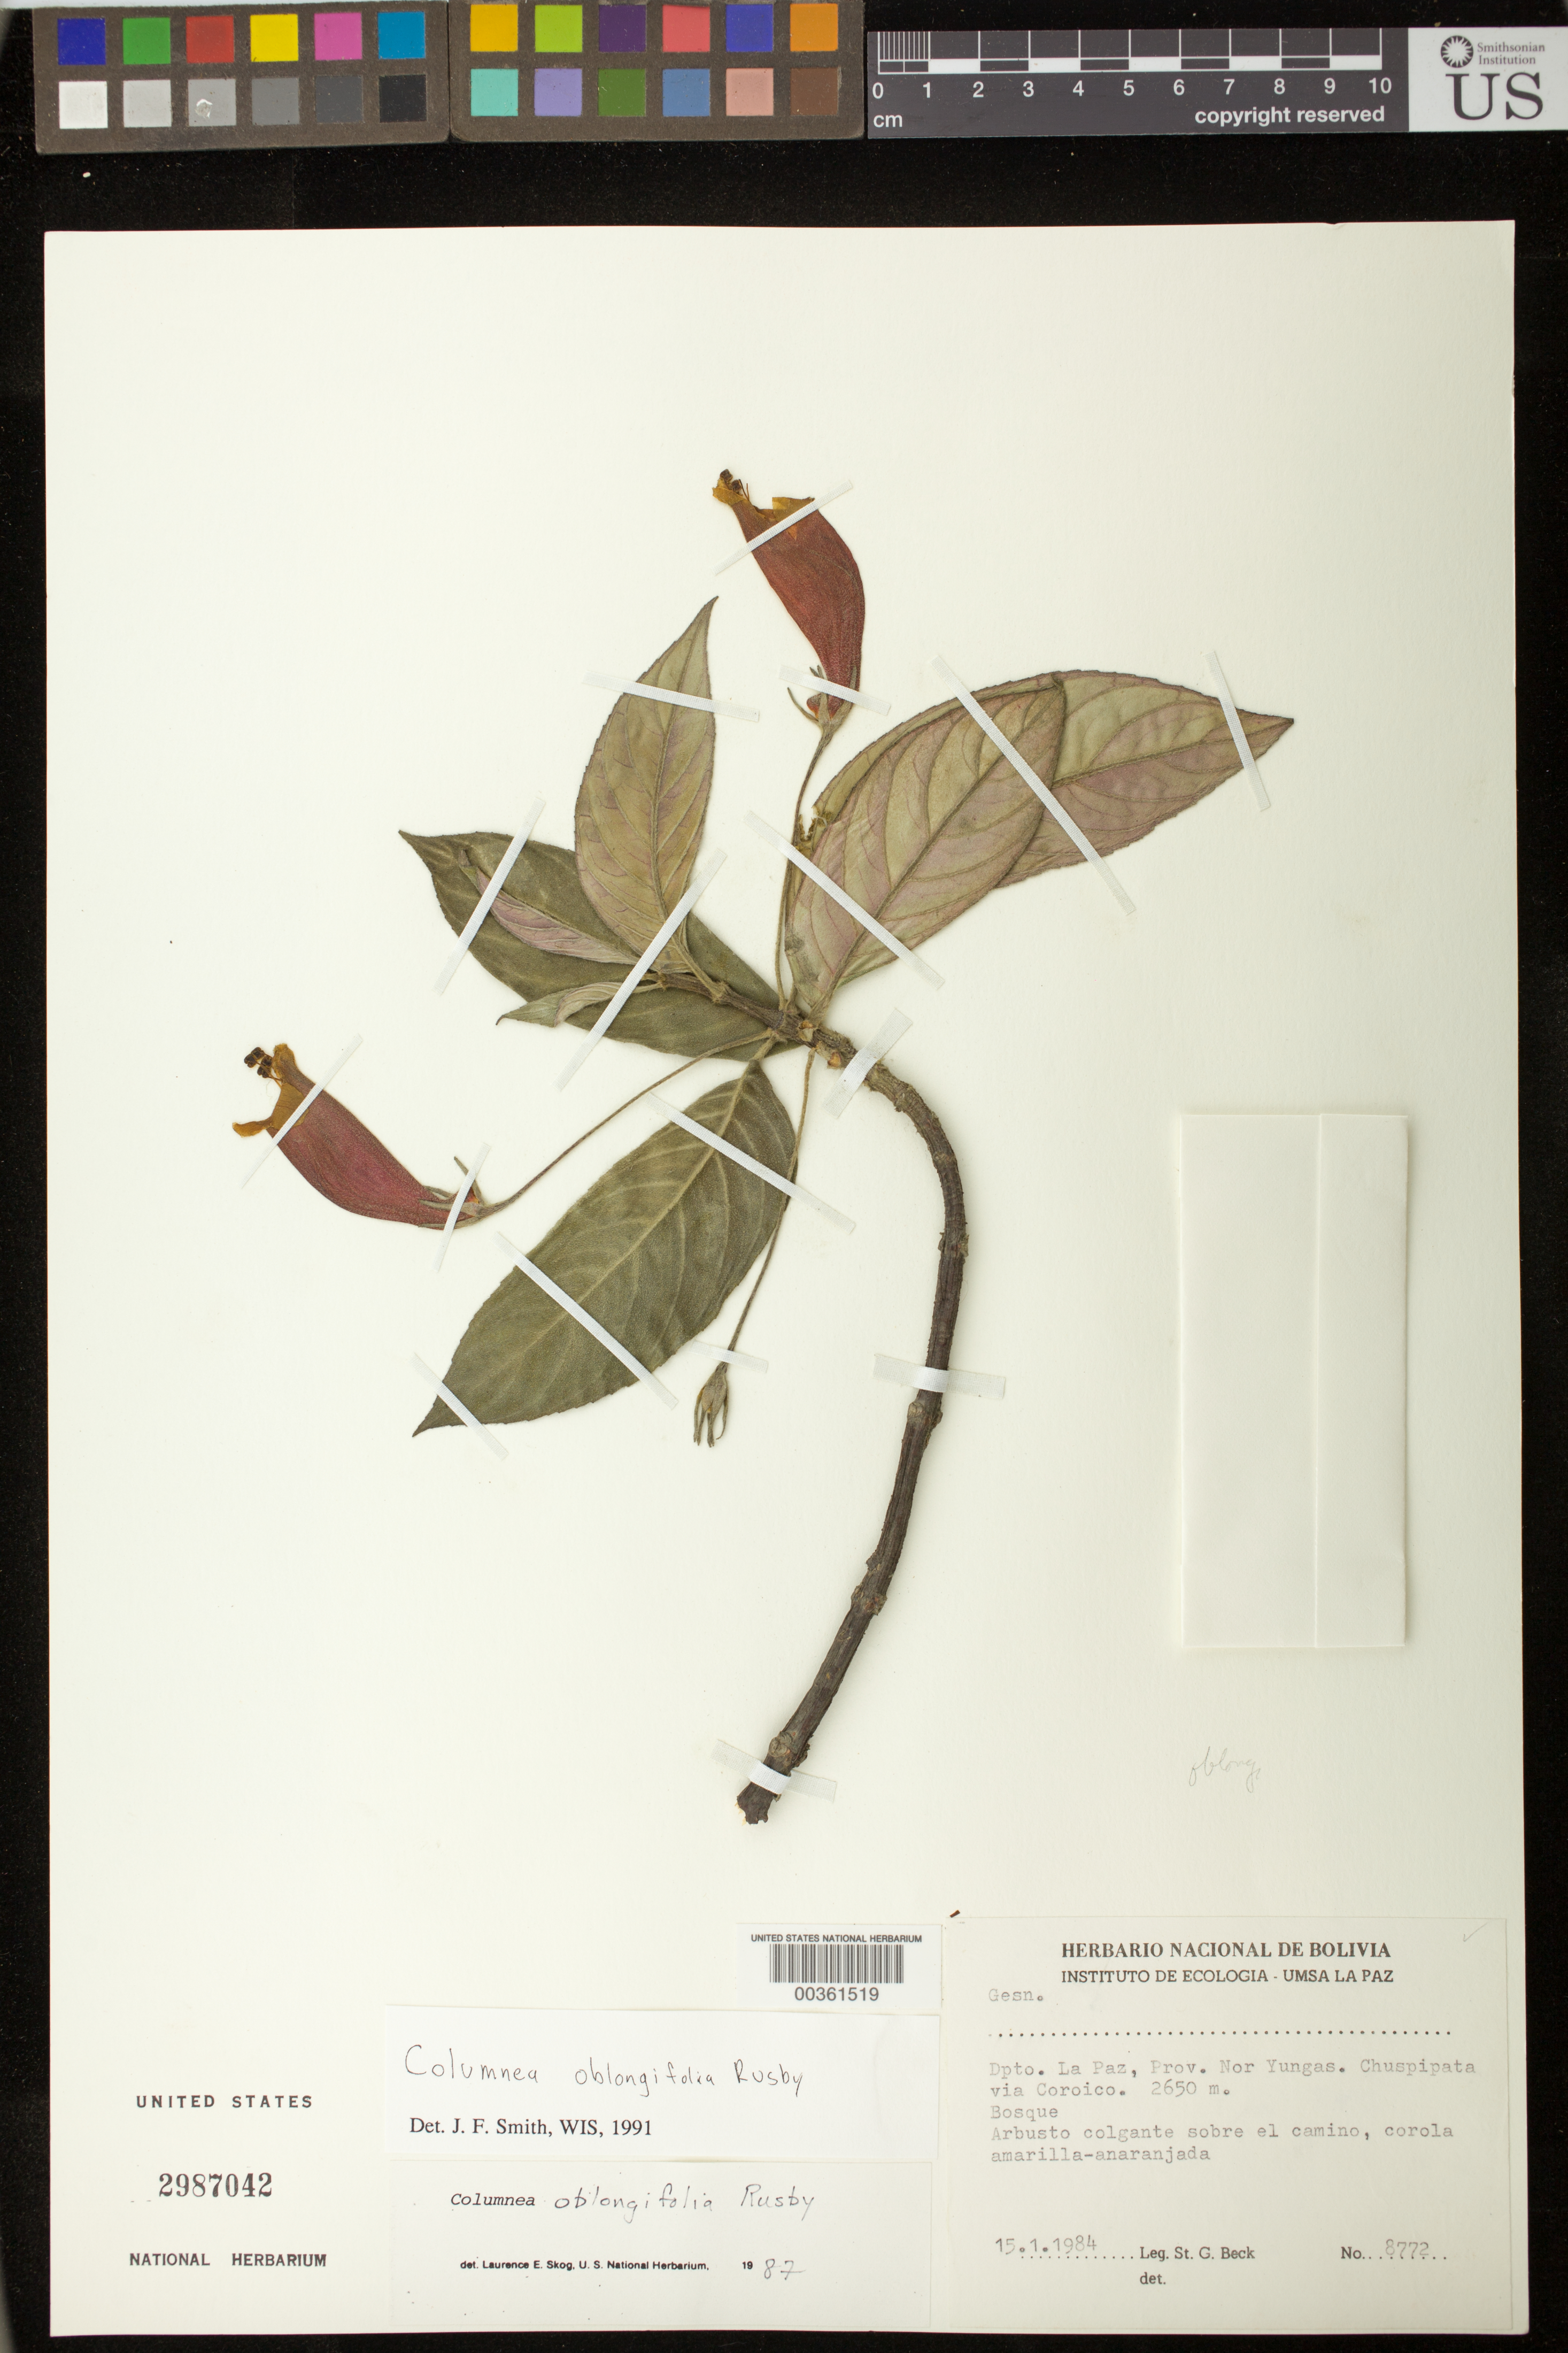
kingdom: Plantae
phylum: Tracheophyta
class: Magnoliopsida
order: Lamiales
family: Gesneriaceae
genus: Columnea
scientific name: Columnea oblongifolia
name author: Rusby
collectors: S. G. Beck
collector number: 8772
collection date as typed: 15 Jan 1984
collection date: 1984-01-15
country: Bolivia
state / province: La Paz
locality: Prov. Nor Yungas, Chuspipata via Coroico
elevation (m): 2650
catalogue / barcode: US 2987042